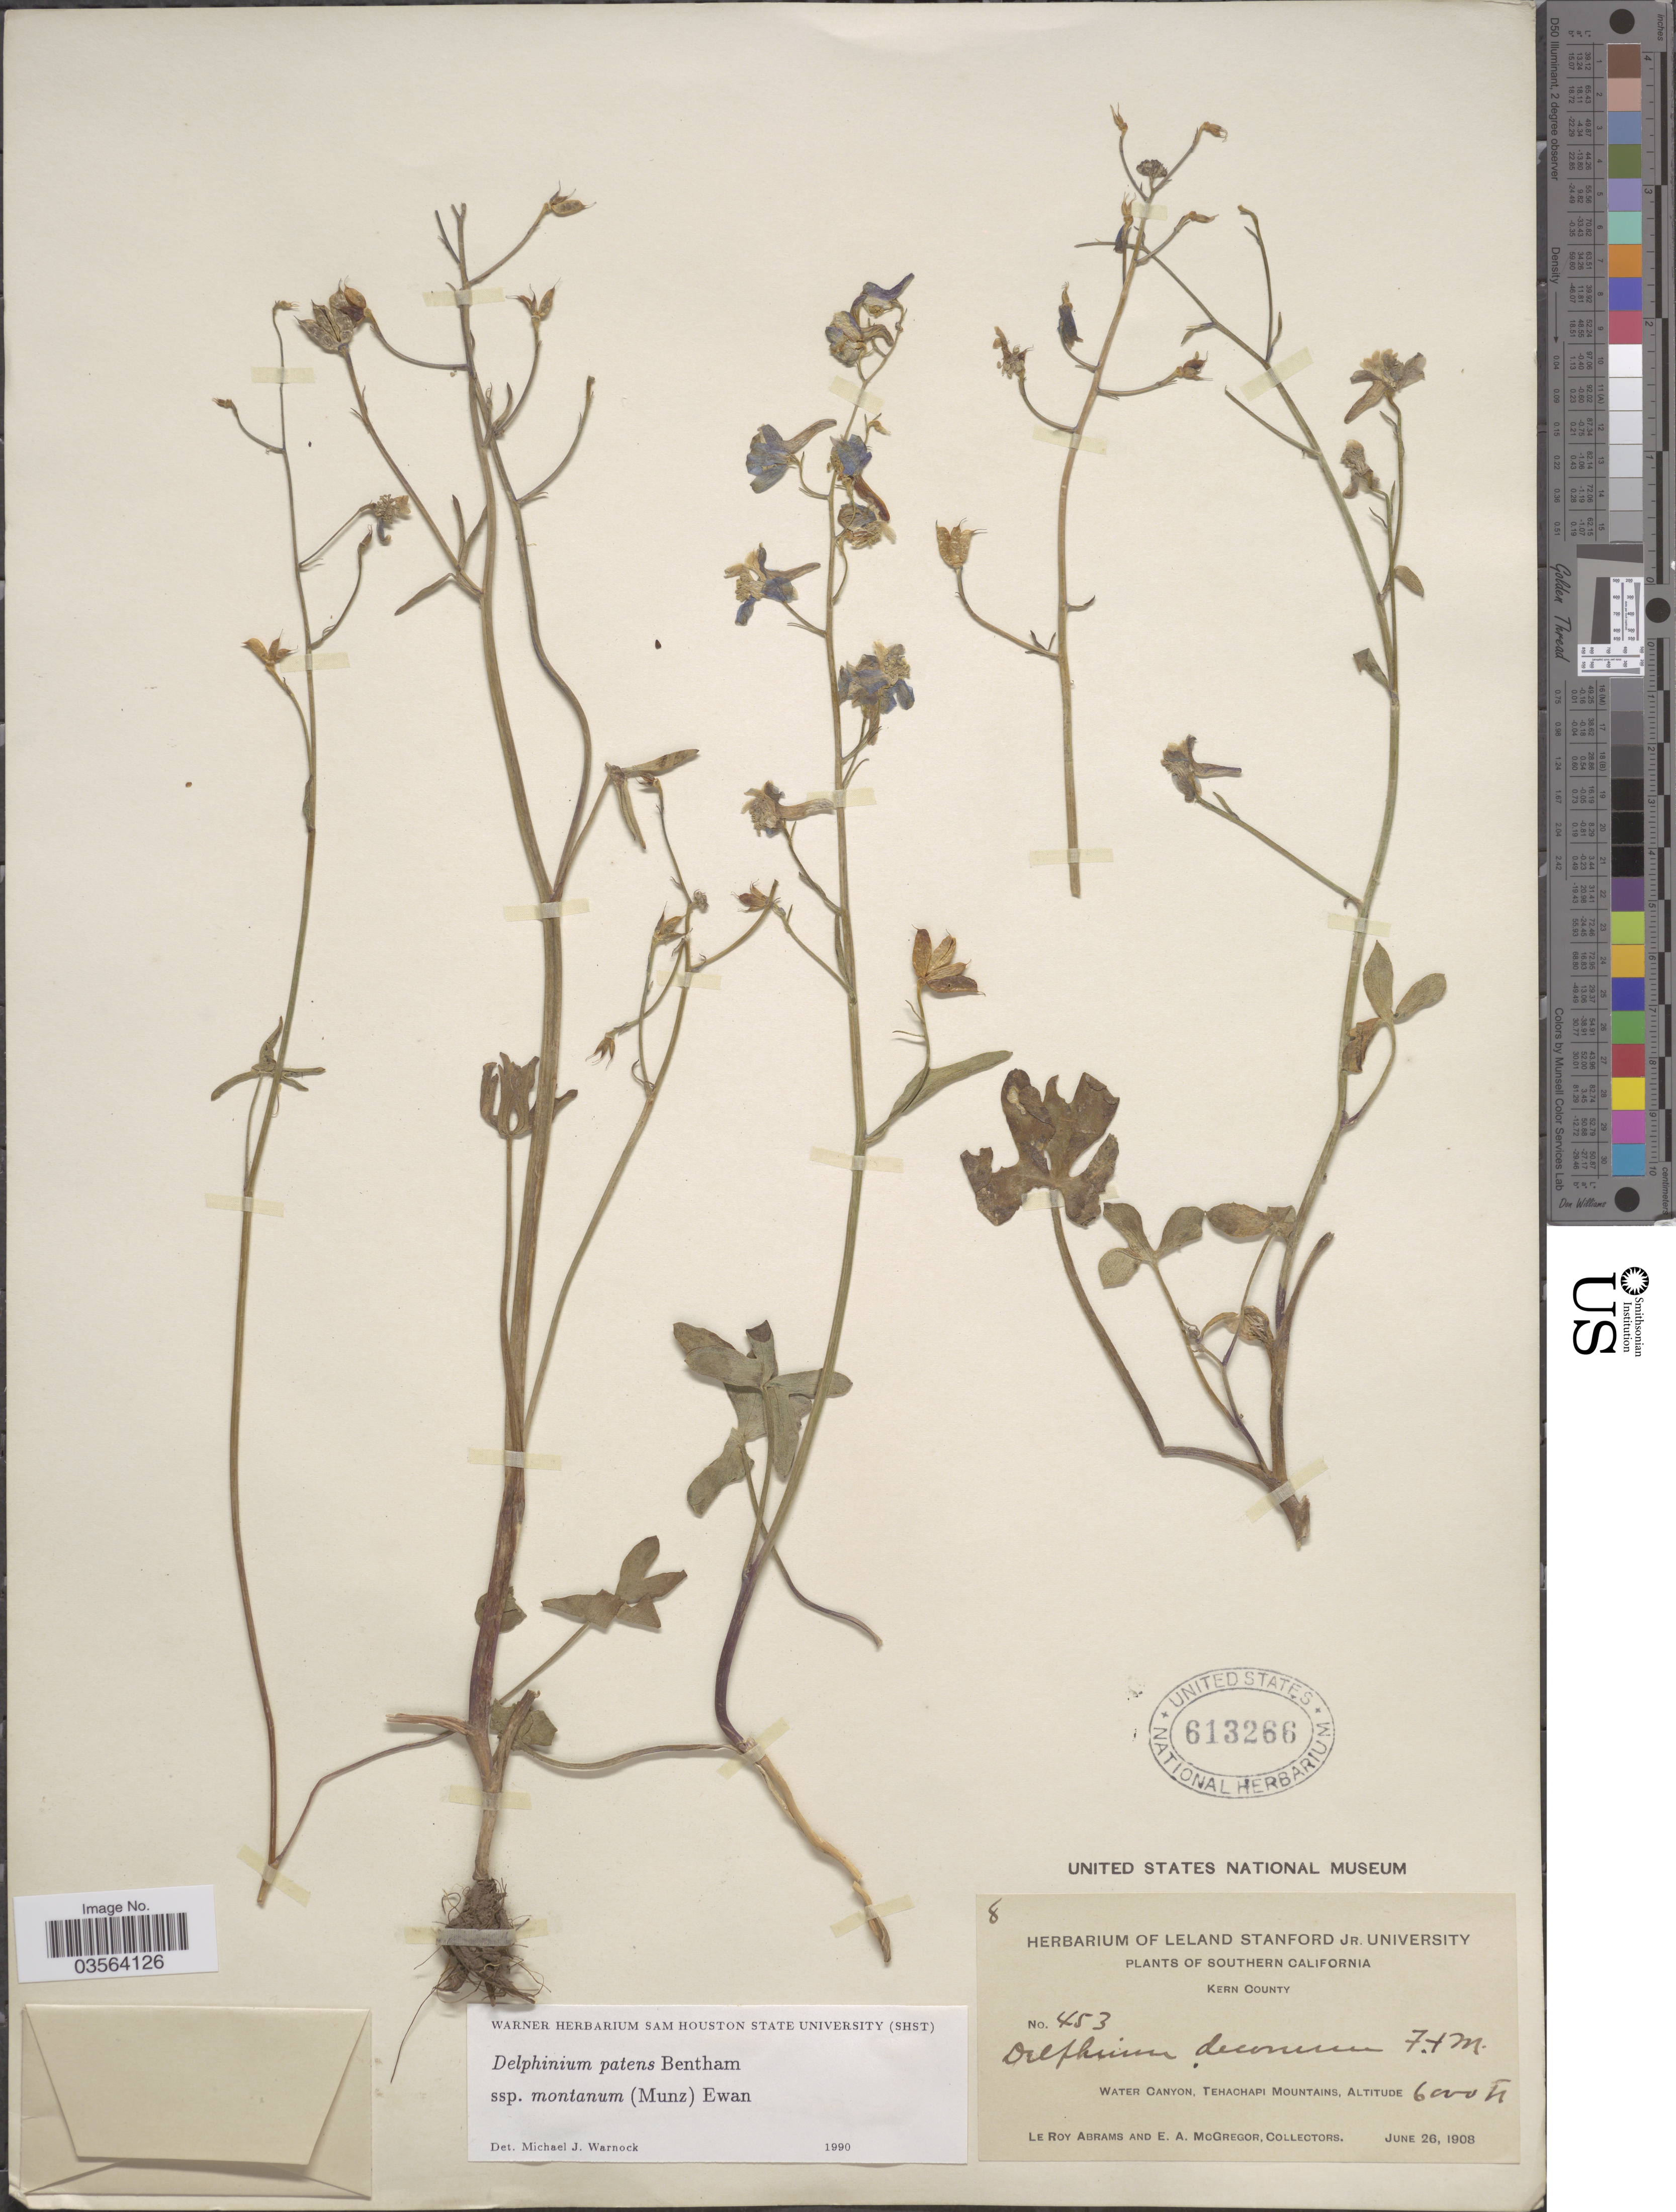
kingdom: Plantae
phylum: Tracheophyta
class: Magnoliopsida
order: Ranunculales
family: Ranunculaceae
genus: Delphinium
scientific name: Delphinium patens subsp. montanum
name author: (Munz) Ewan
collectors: L. Abrams & E. A. McGregor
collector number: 453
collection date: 1908-06-26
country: United States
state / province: California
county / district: Kern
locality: Southern California. Kern County. Water Canyon, Tehachapi Mountains.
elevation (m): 1829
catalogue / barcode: US 613266